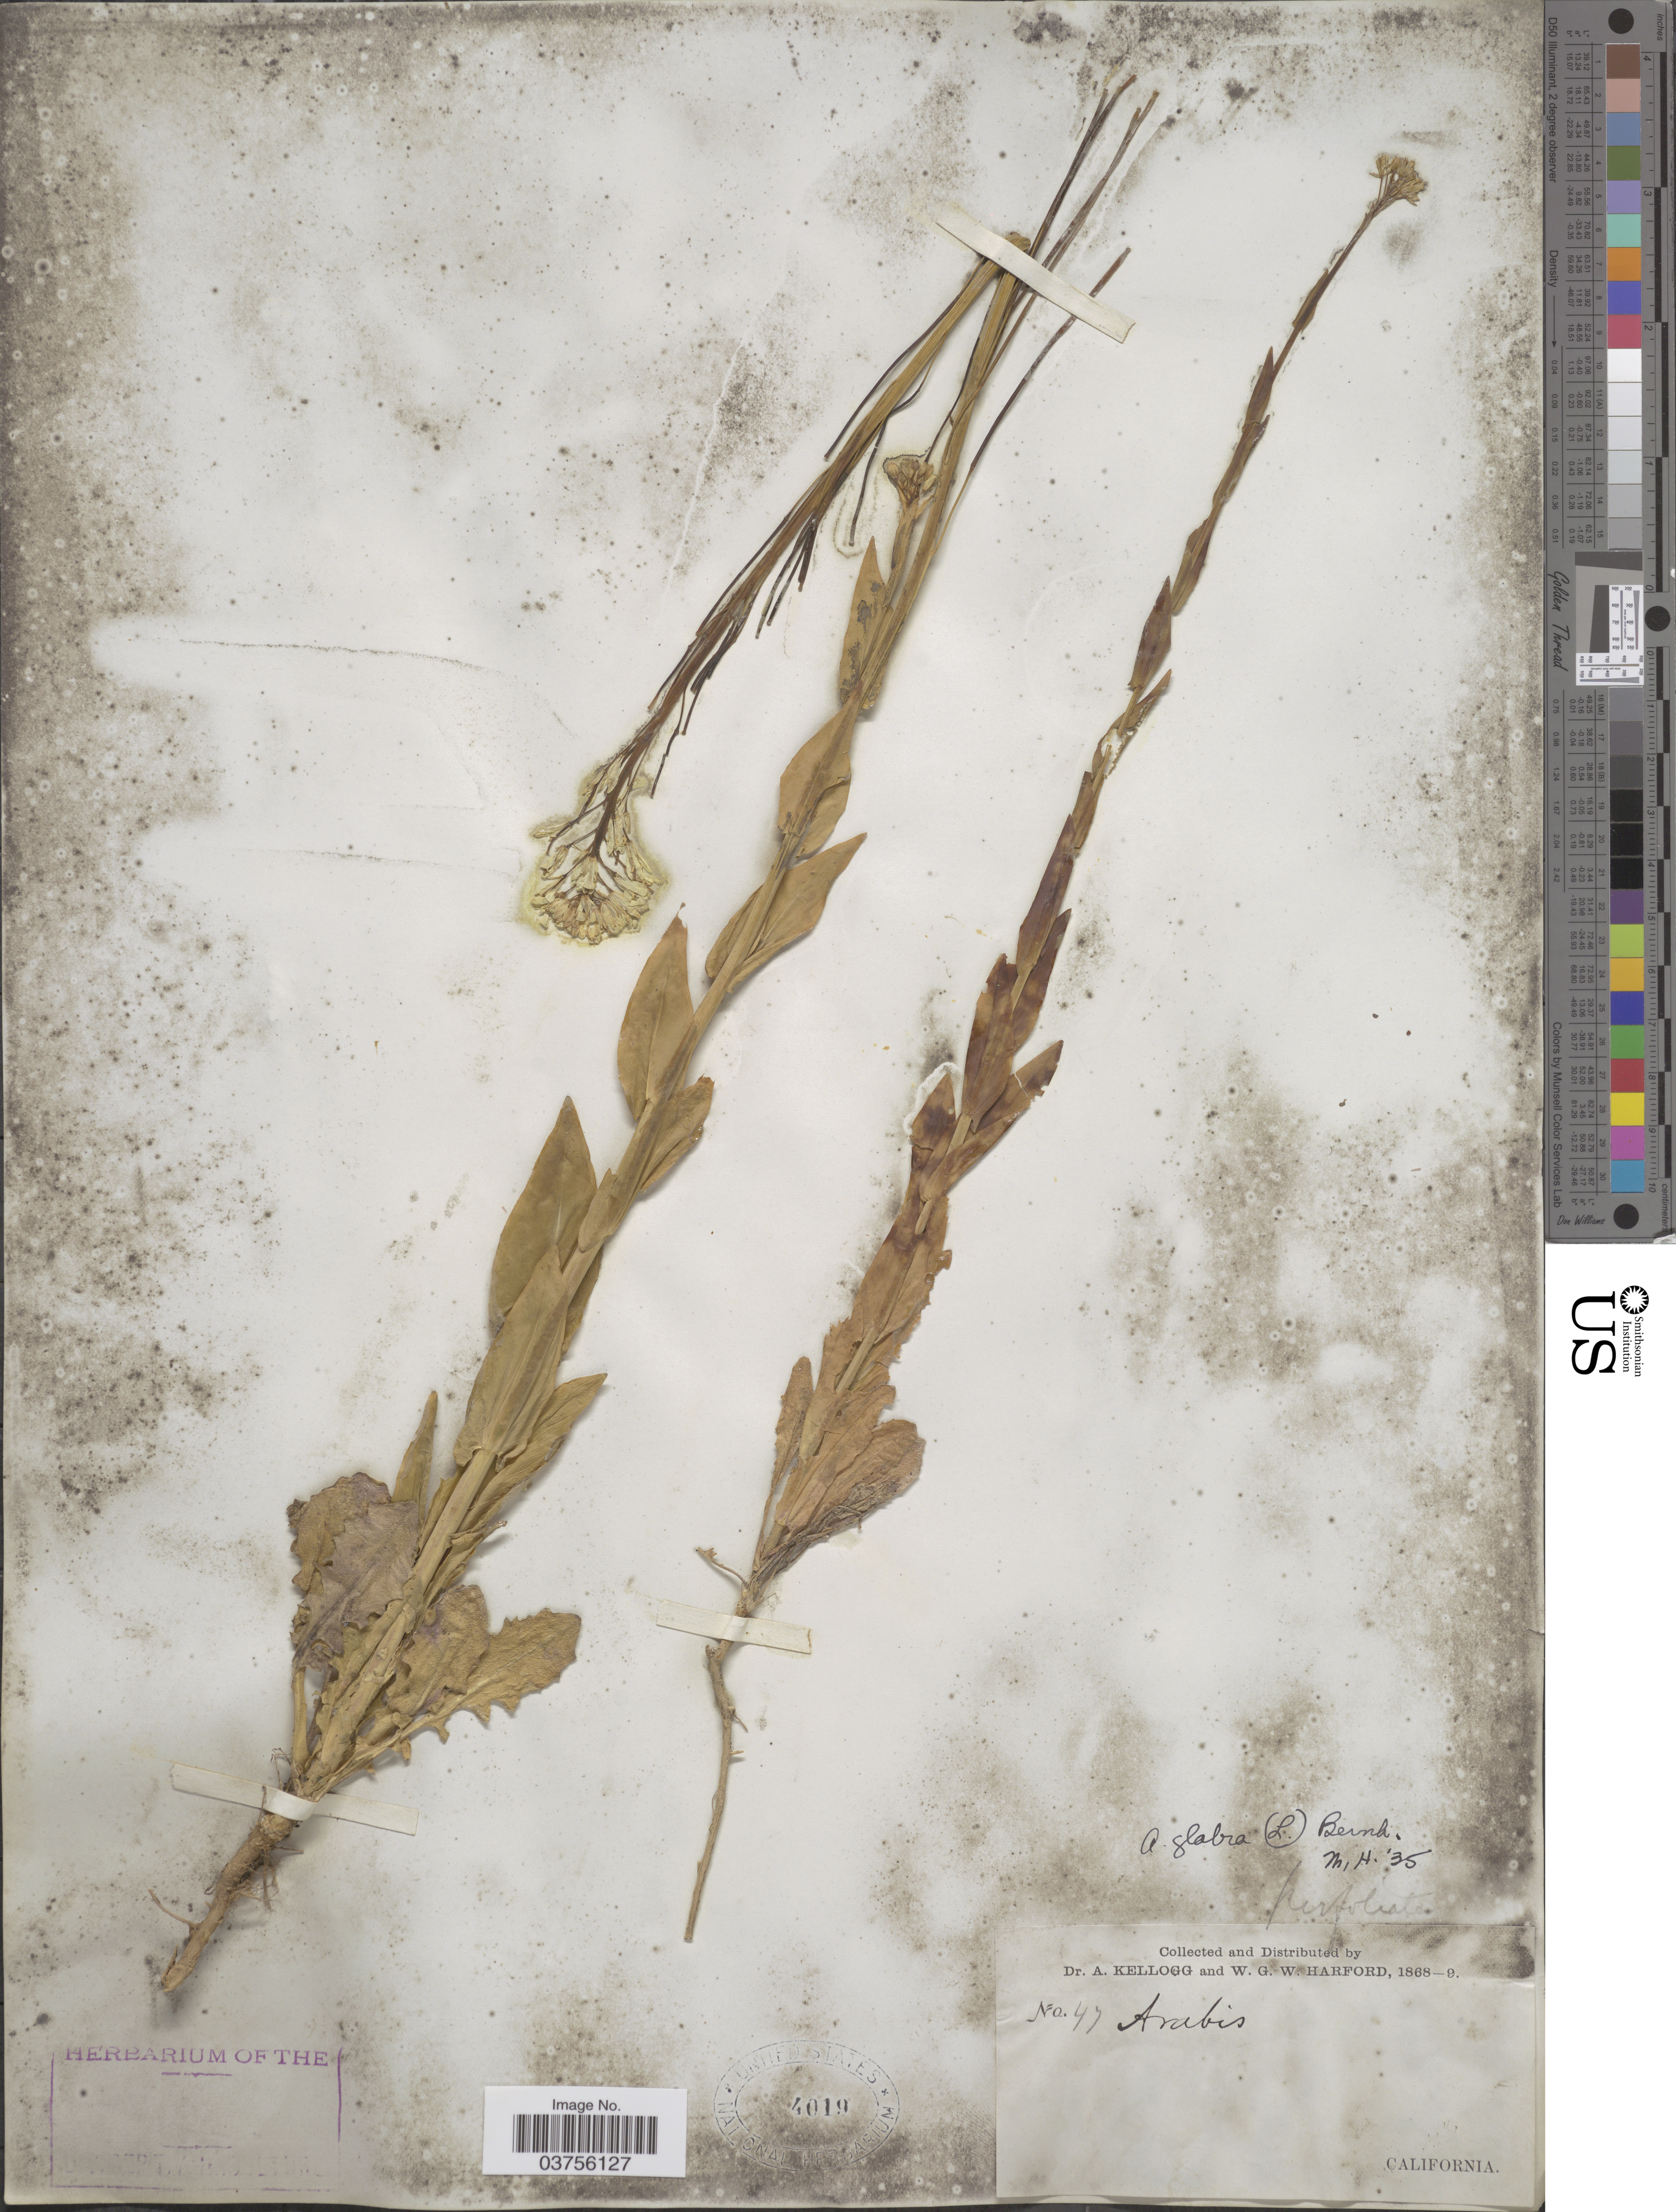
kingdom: Plantae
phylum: Tracheophyta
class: Magnoliopsida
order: Brassicales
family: Brassicaceae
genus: Turritis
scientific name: Turritis glabra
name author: L.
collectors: A. Kellogg & W. G. W. Harford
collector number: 47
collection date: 1868/1869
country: United States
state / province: California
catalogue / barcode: US 4019